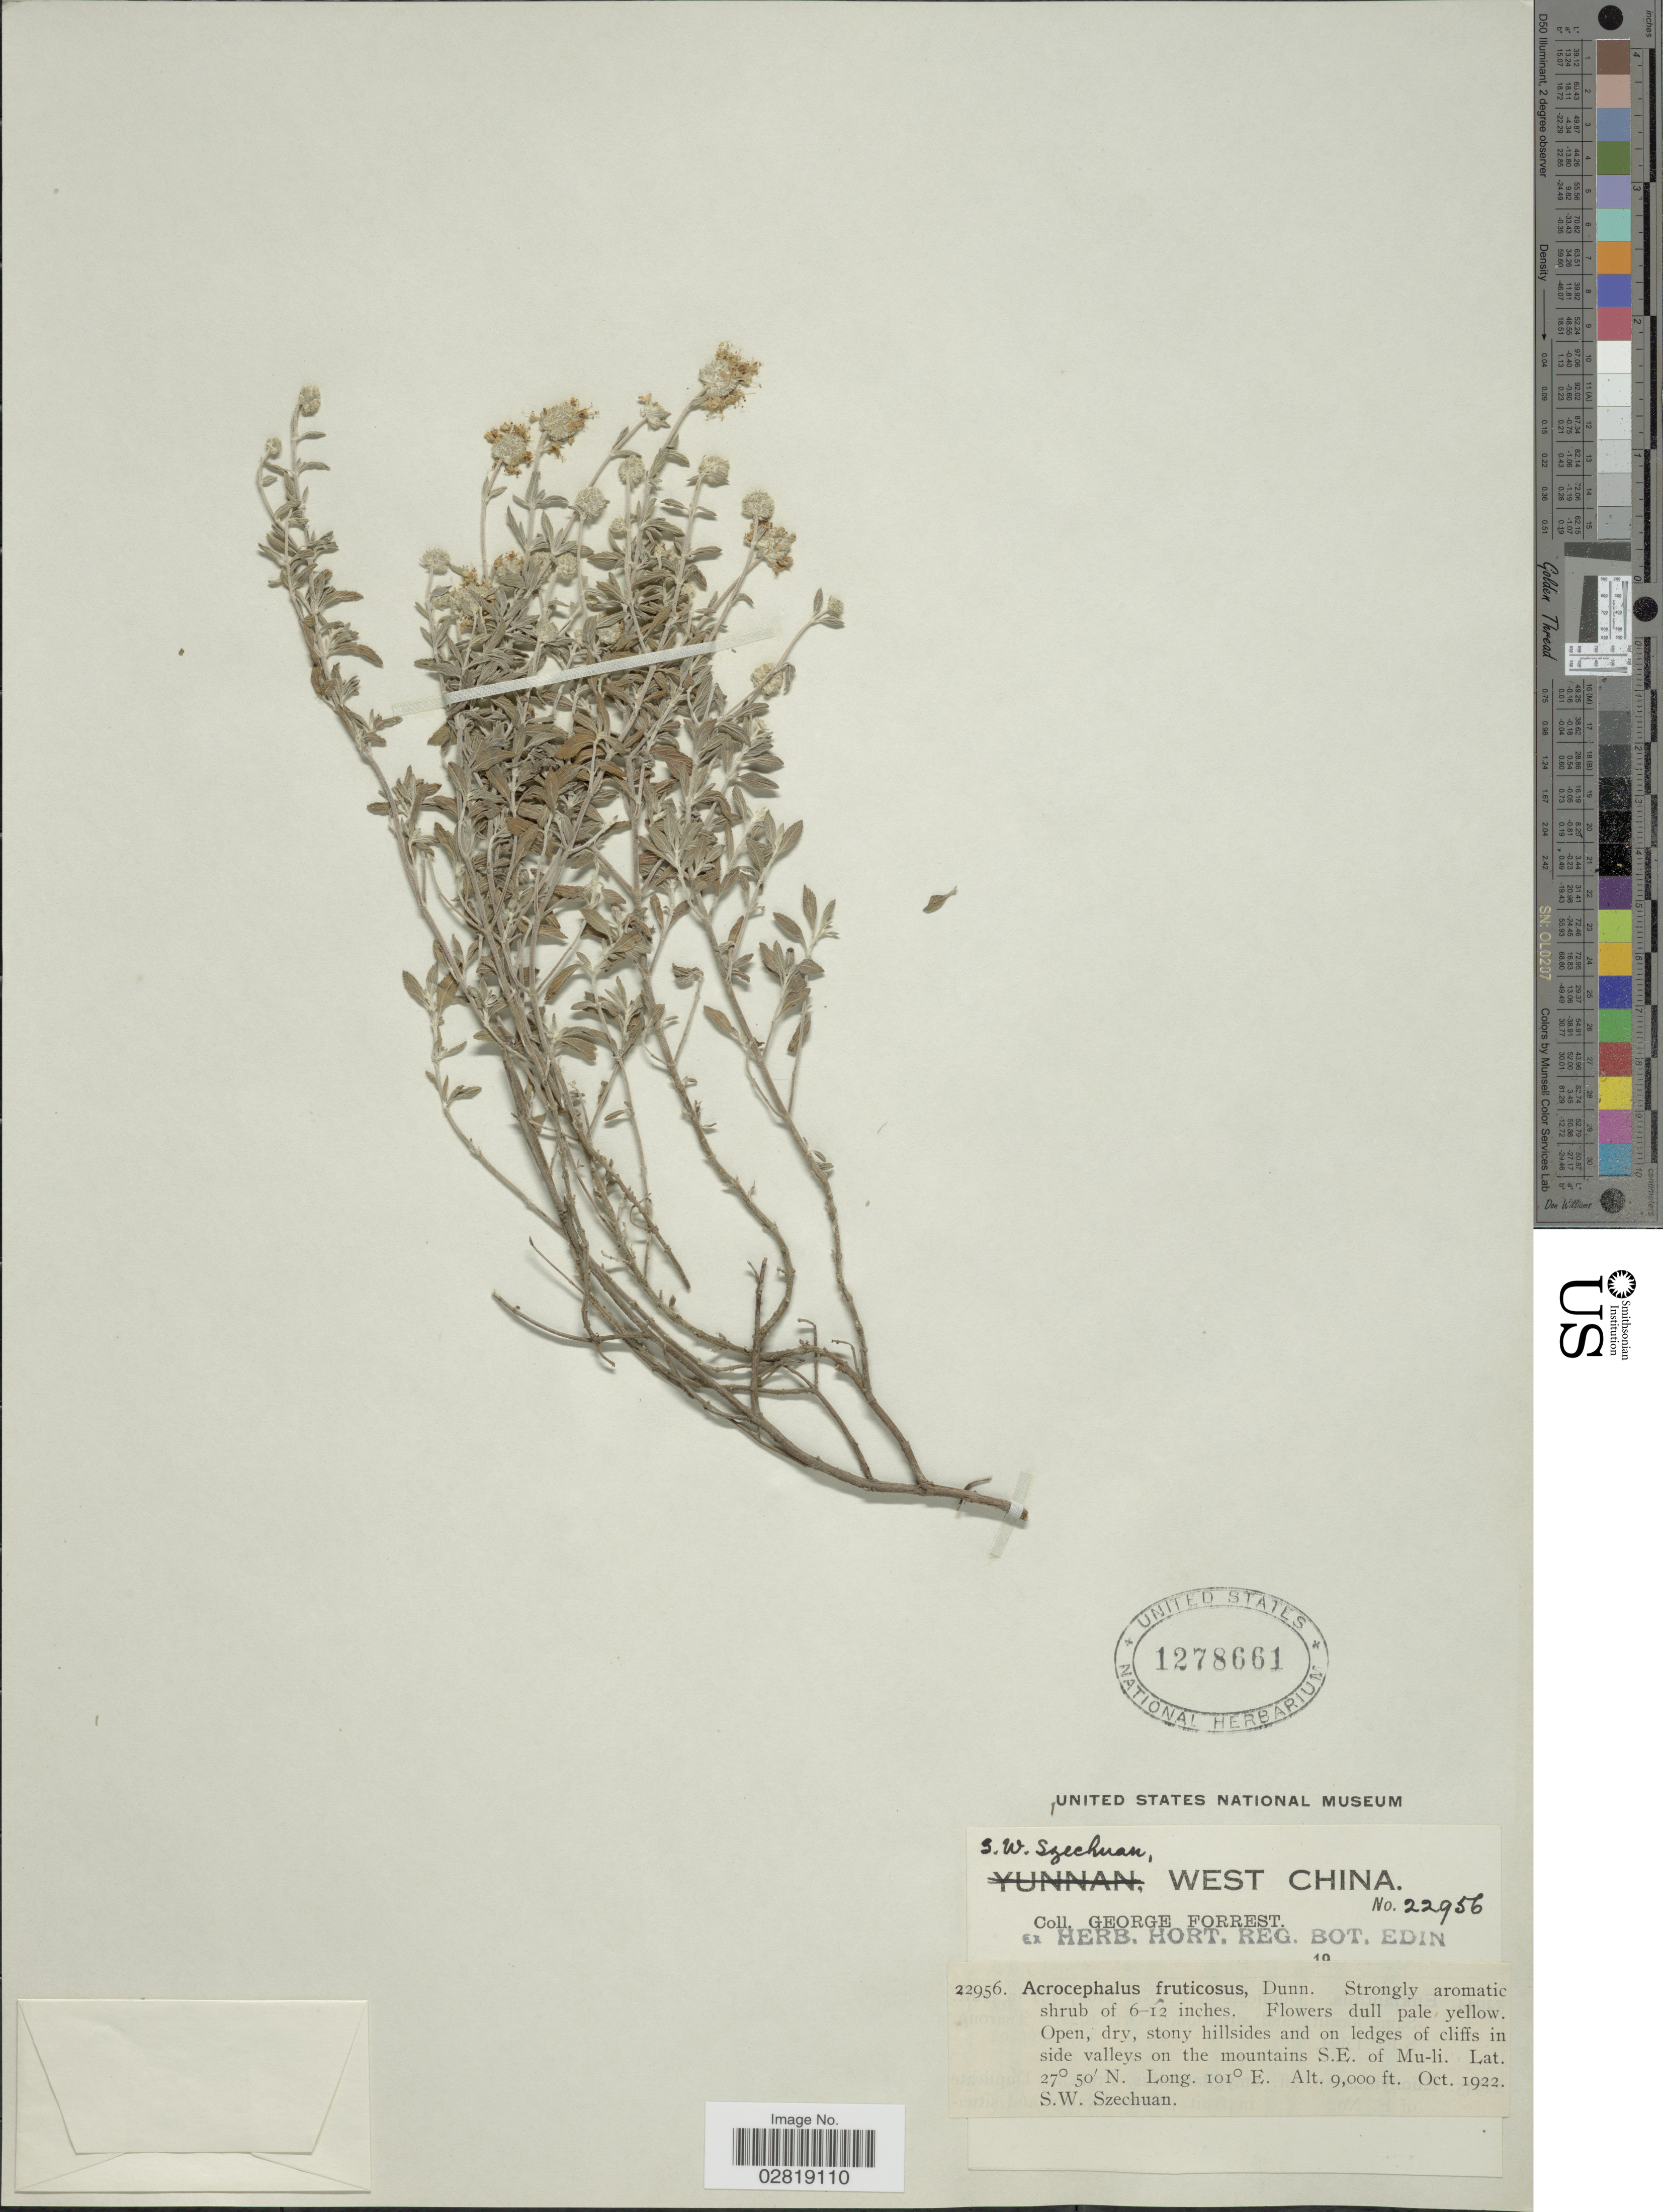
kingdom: Plantae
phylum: Tracheophyta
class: Magnoliopsida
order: Lamiales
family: Lamiaceae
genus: Acrocephalus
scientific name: Acrocephalus fruticosus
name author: Dunn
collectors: G. Forrest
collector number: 22956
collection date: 1922-10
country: China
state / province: Sichuan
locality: West China. Open, dry, stony hillsides and on ledges of cliffs in side valleys on the mountains S.E. of Mu-li. S.W. Szechuan.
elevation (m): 2743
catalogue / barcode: US 1278661